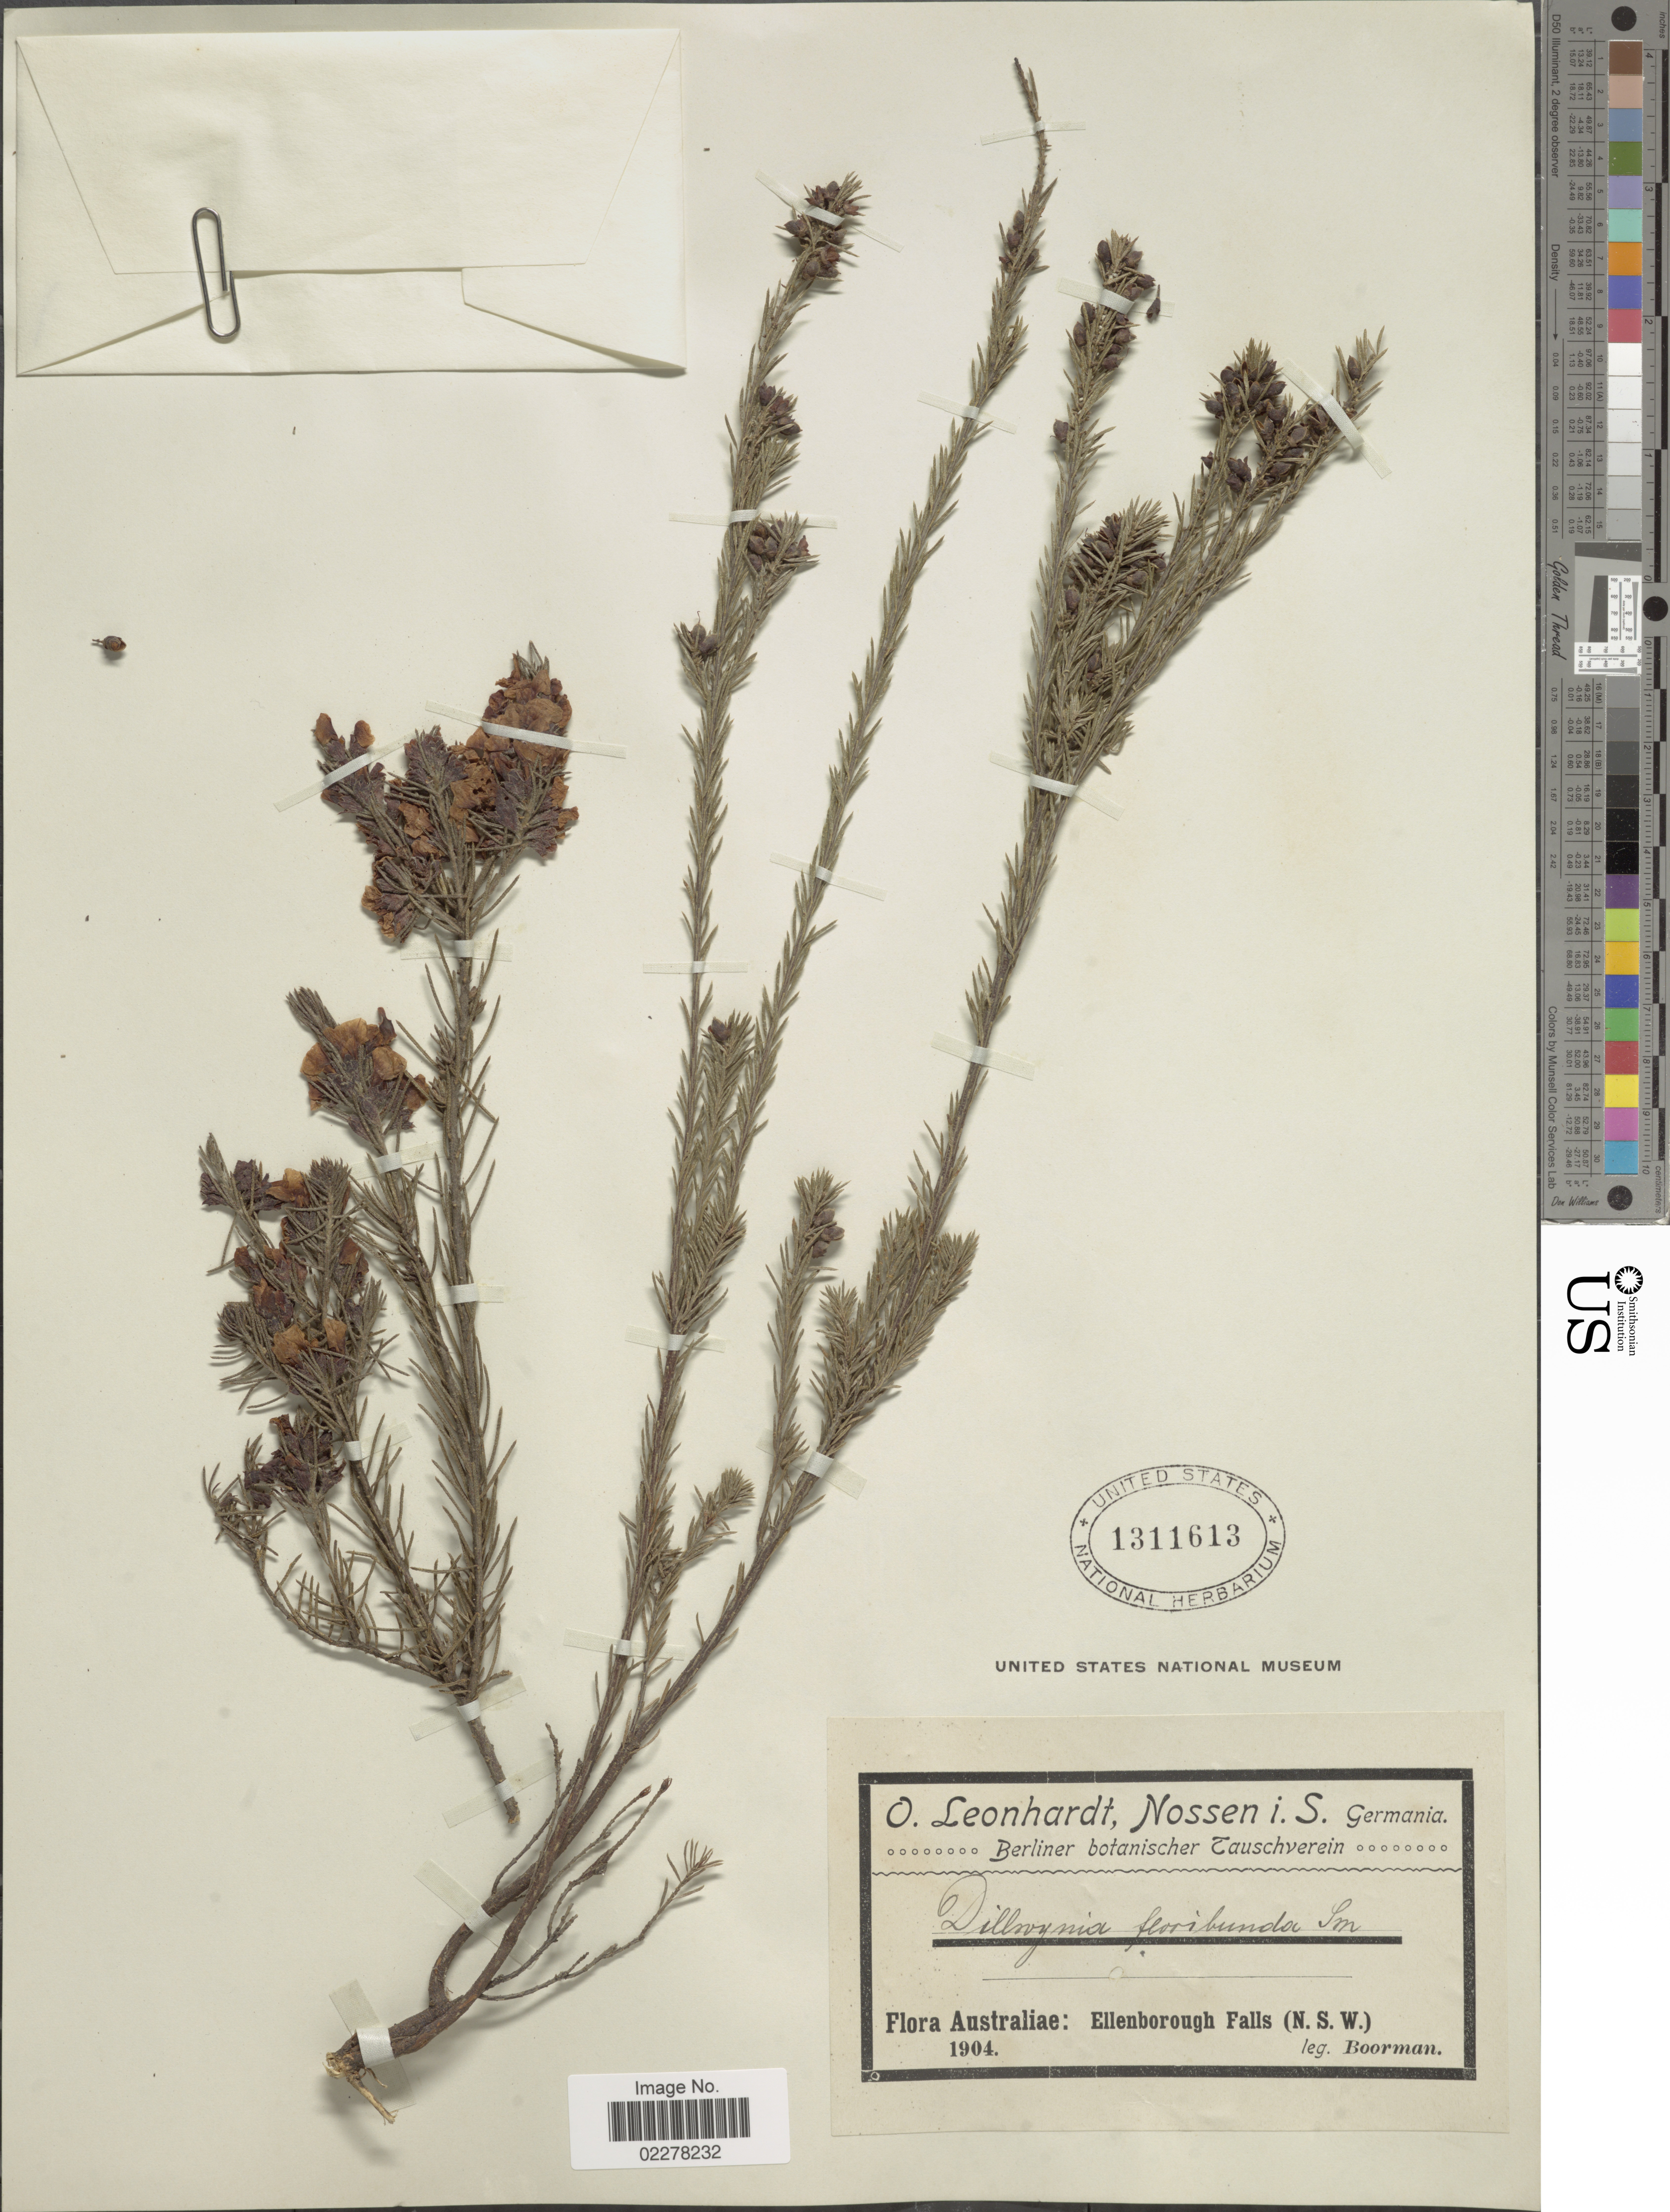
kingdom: Plantae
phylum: Tracheophyta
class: Magnoliopsida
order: Fabales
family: Fabaceae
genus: Dillwynia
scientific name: Dillwynia floribunda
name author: Sm.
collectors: -. Boorman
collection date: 1904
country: Australia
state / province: New South Wales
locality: Australiae: Ellenborough Falls (N.S.W.)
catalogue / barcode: US 1311613